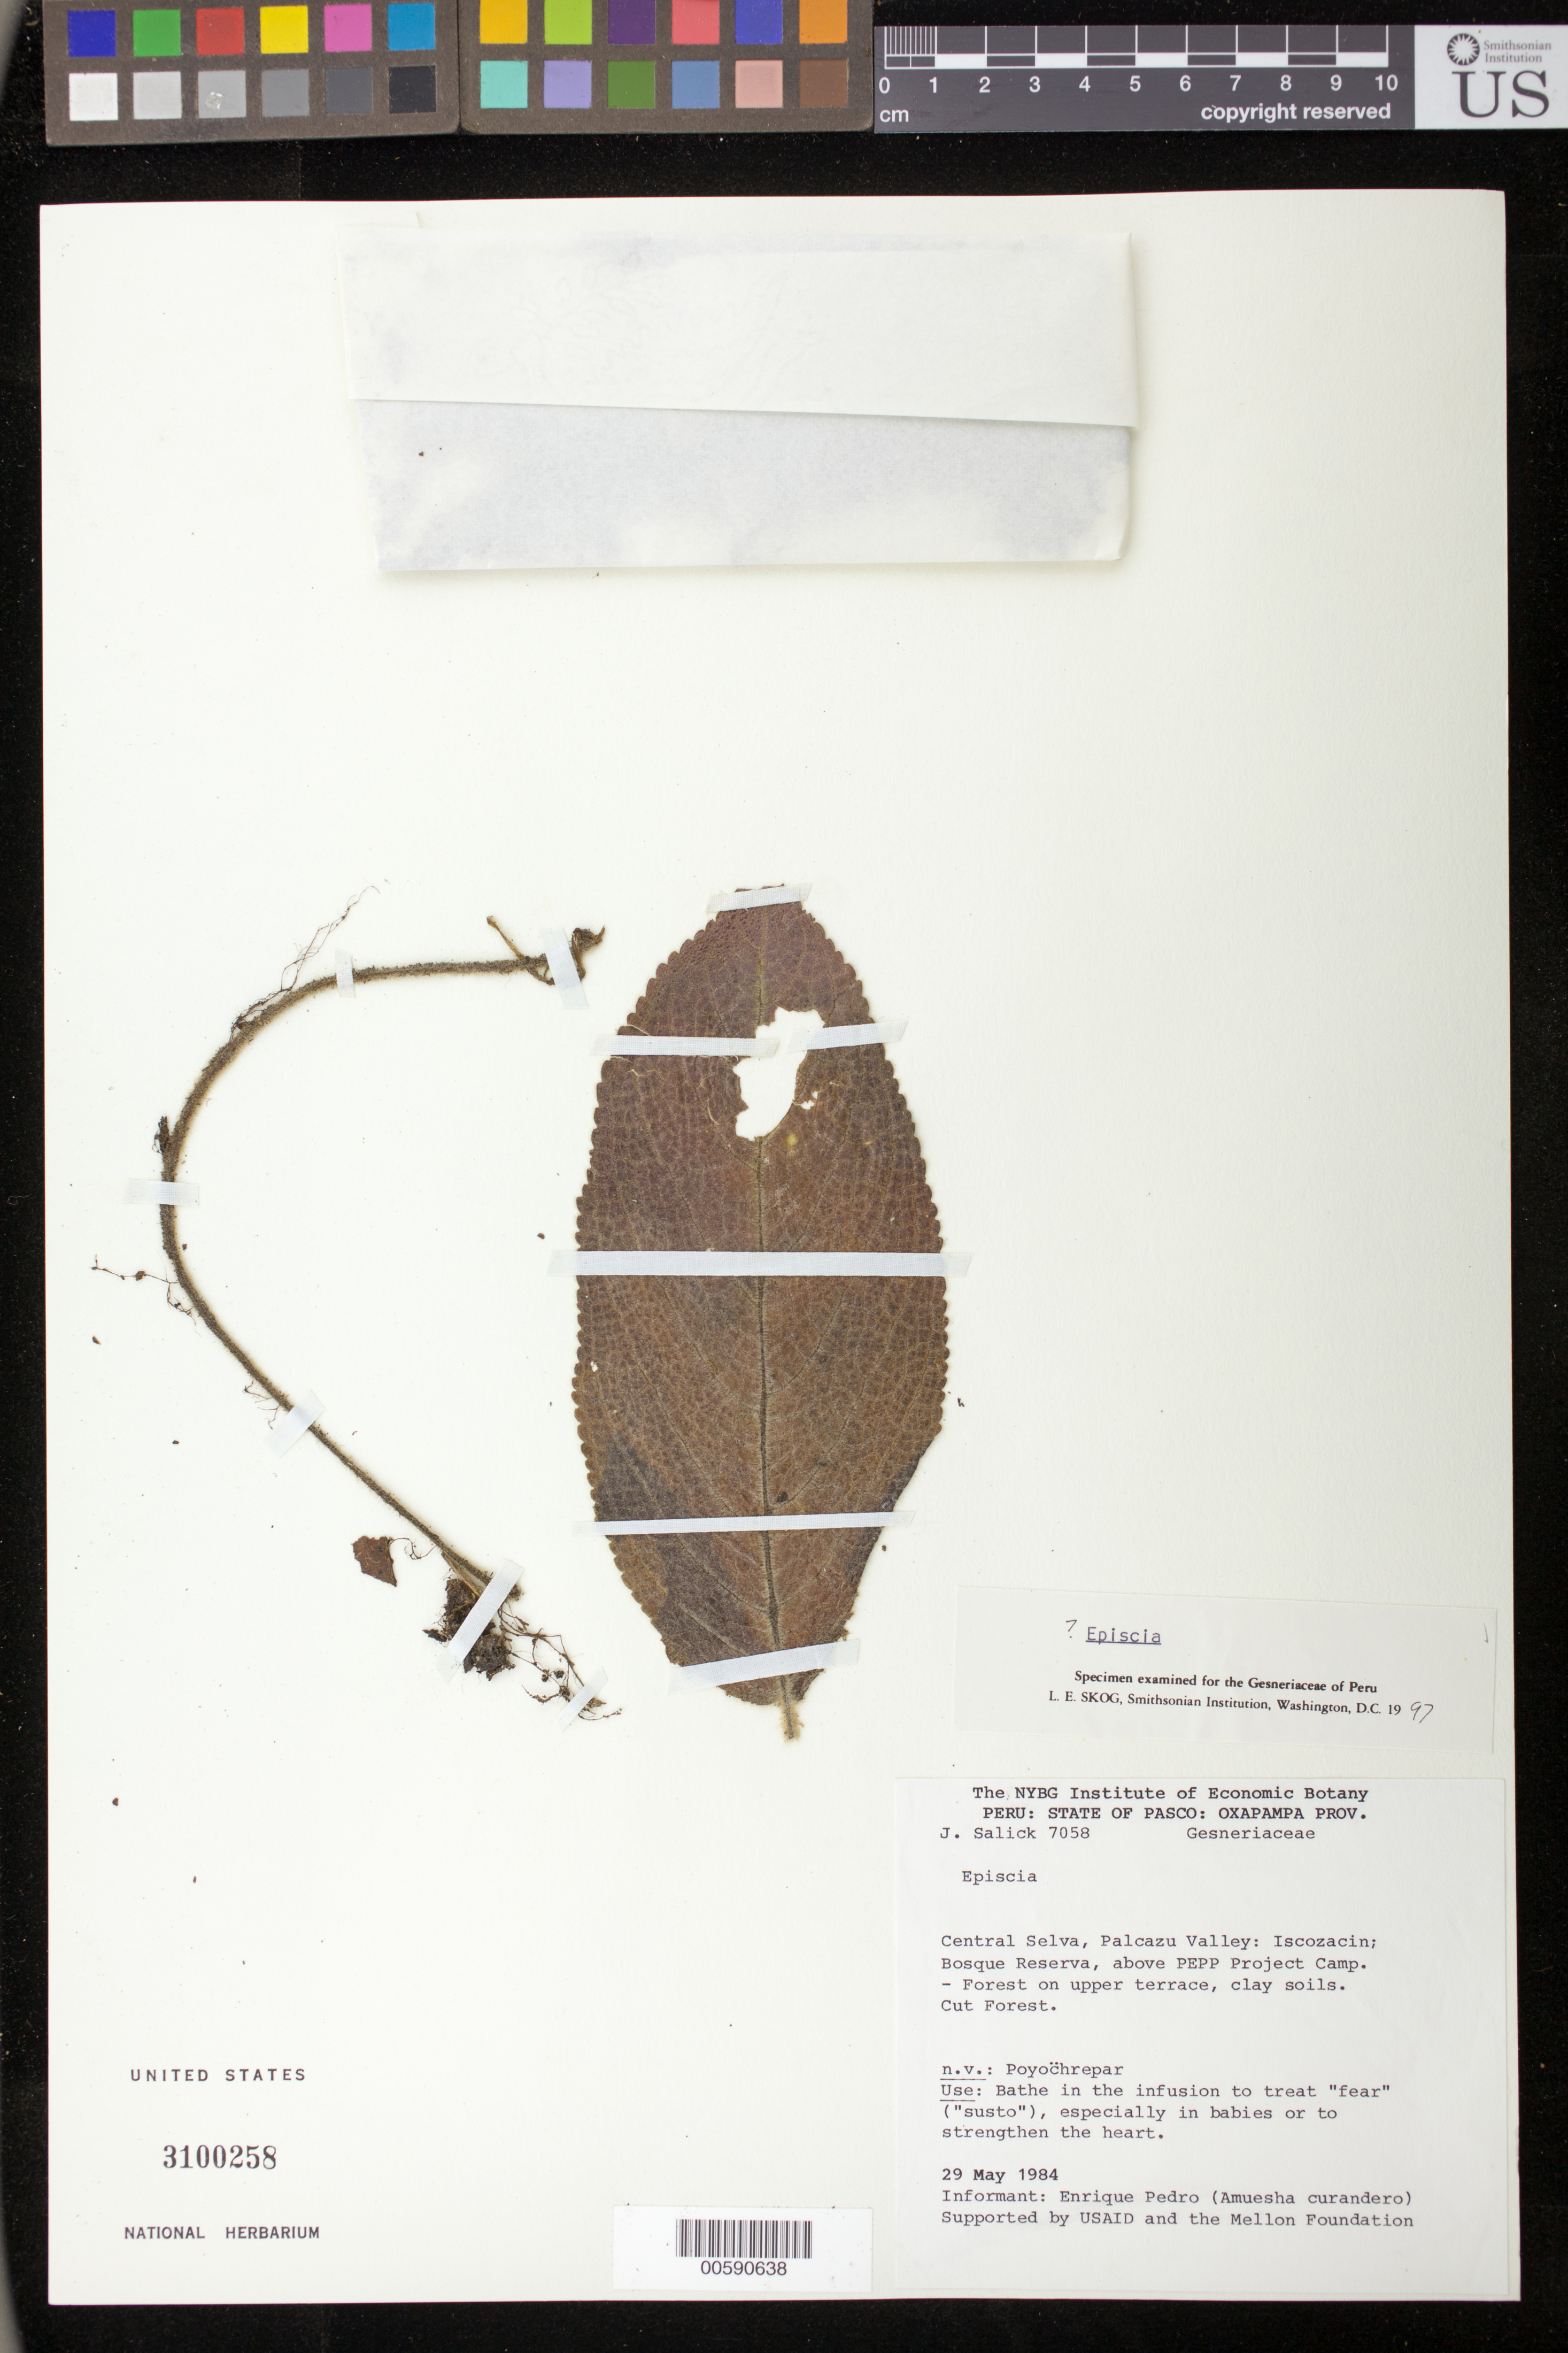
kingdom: Plantae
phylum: Tracheophyta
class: Magnoliopsida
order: Lamiales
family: Gesneriaceae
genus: Episcia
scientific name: Episcia sp.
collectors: J. Salick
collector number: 7058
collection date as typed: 29 May 1984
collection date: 1984-05-29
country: Peru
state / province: Pasco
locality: Prov. Oxapampa; Central Selva, Palcazu Valley: Iscozacin; Bosque Reserva, above PEPP Project Camp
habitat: Forest on upper terrace, clay soils; cut forest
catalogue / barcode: US 3100258